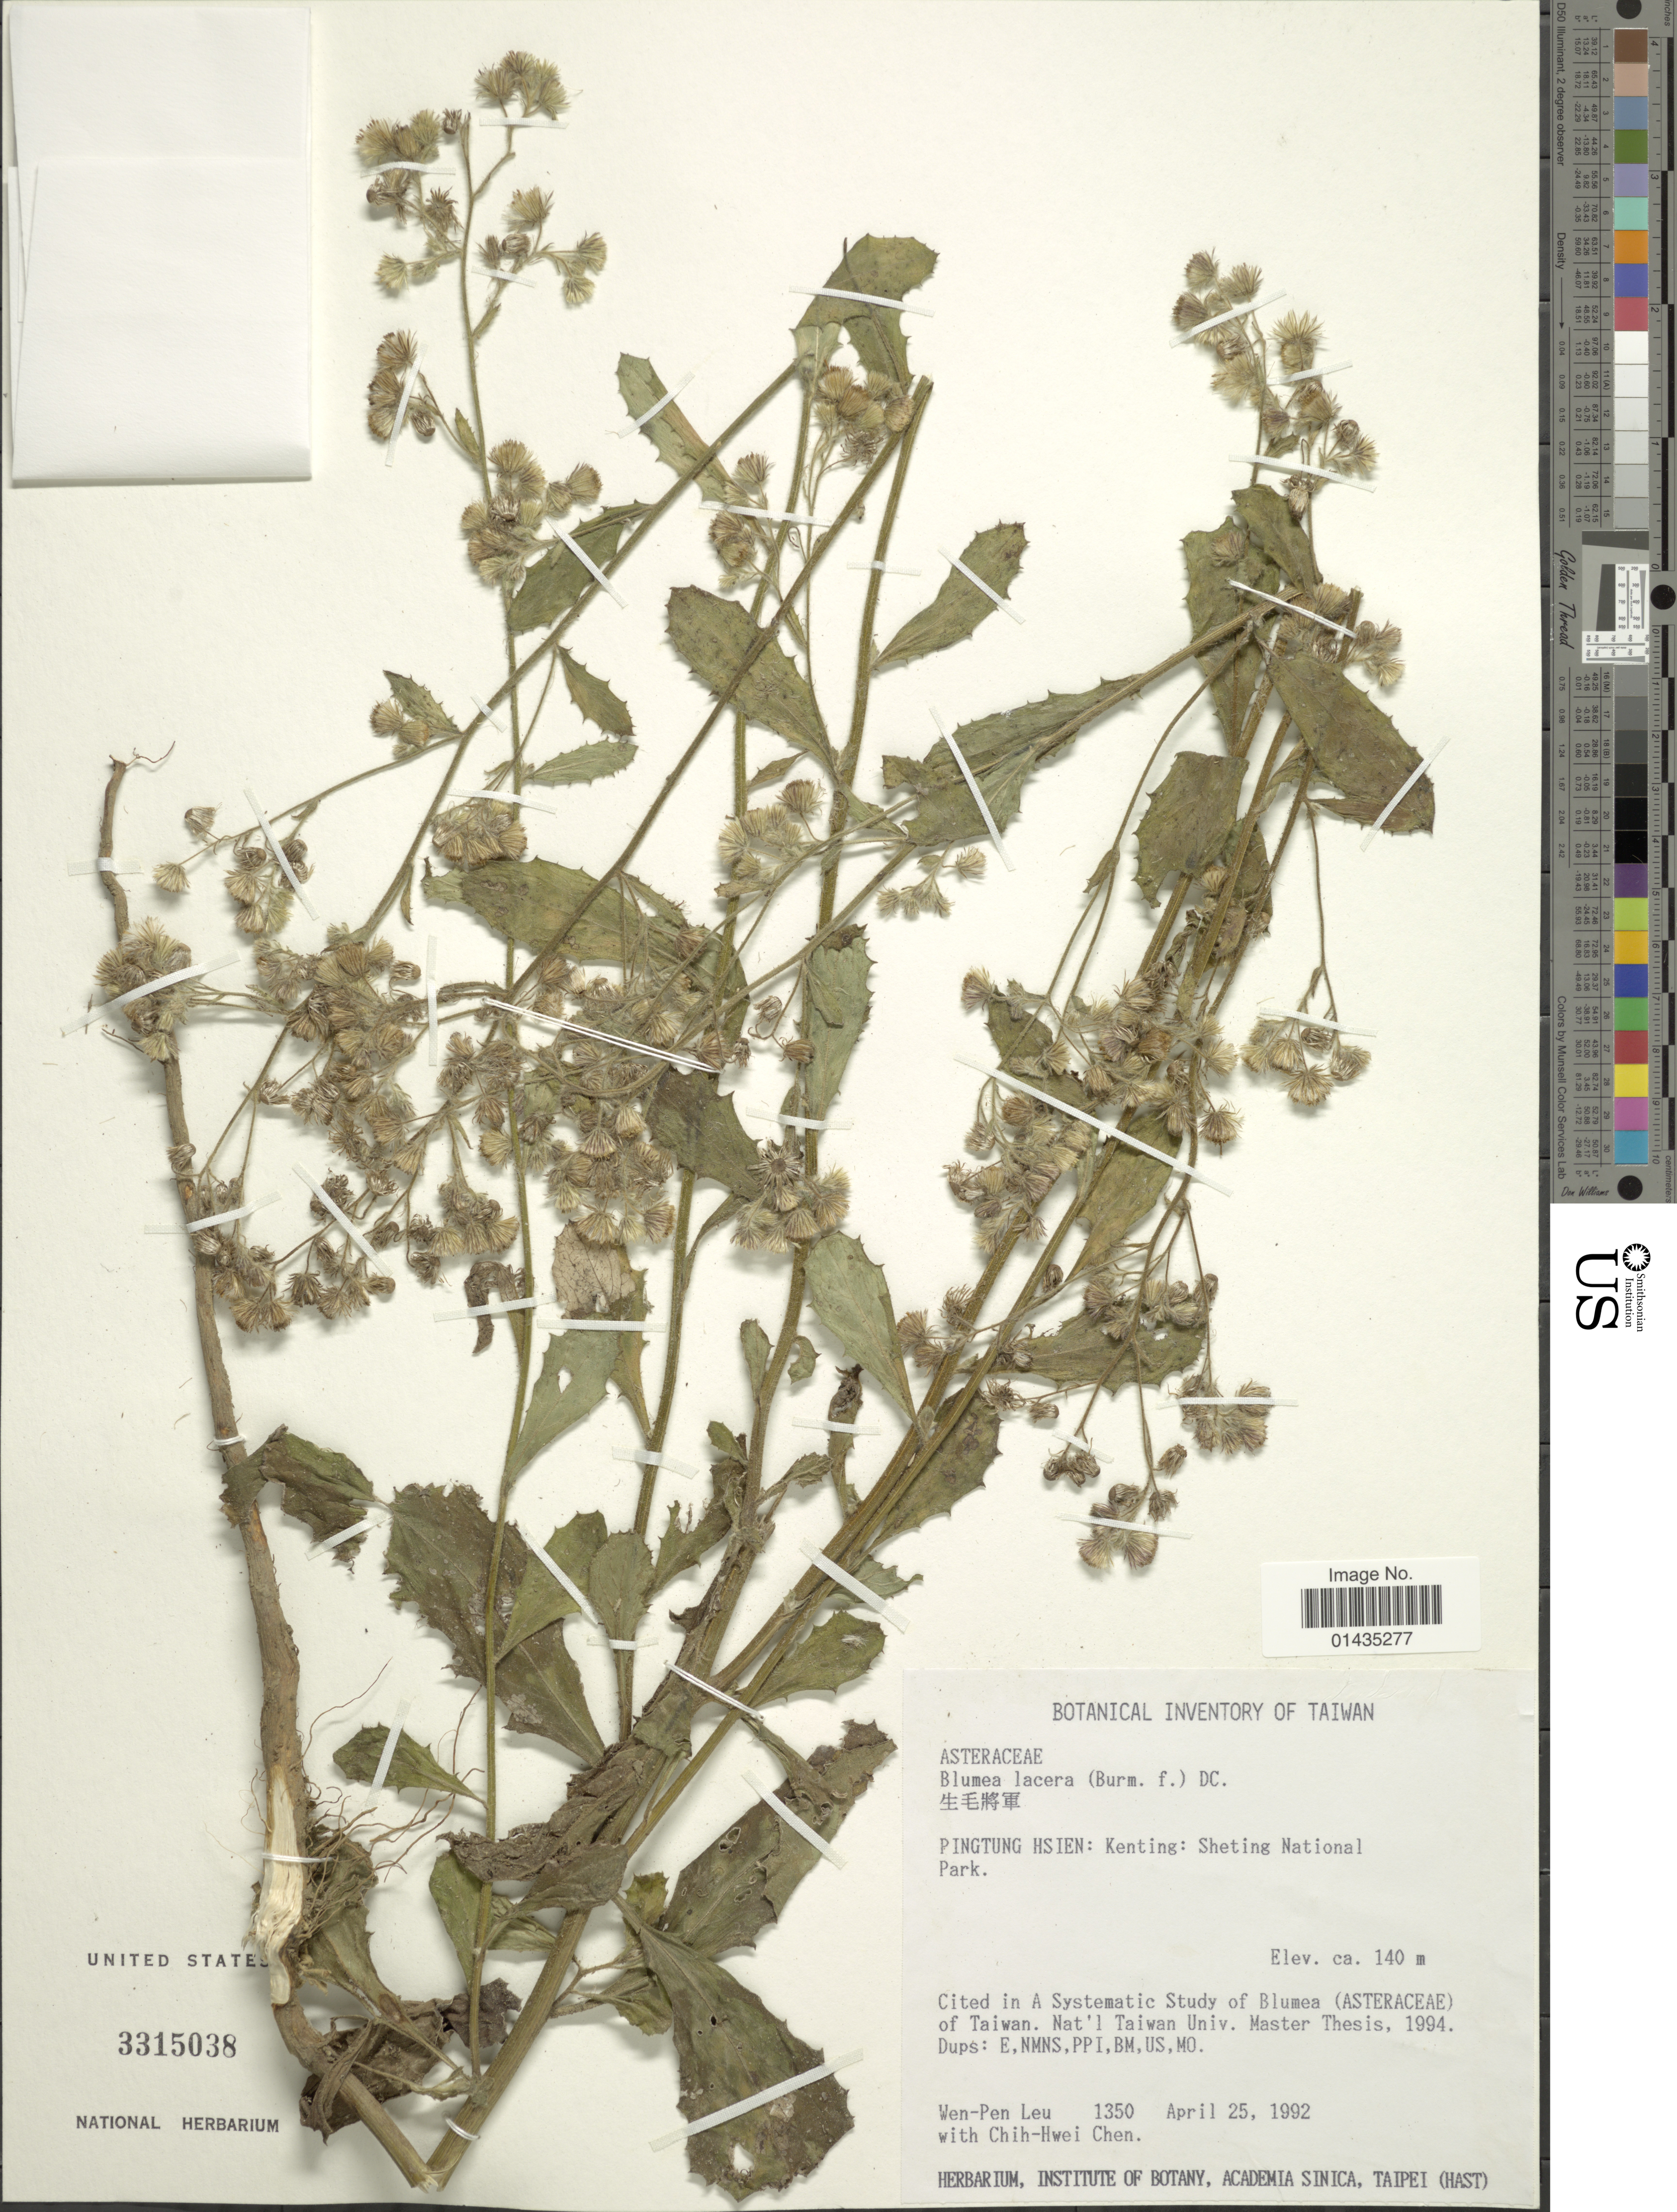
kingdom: Plantae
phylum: Tracheophyta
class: Magnoliopsida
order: Asterales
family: Asteraceae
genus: Blumea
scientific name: Blumea lacera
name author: (Roxb.) DC.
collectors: W. Leu & C.-H. Chen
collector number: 1350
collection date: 1992-04-25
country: Taiwan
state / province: Pingtung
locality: Kenting, Sheting National Park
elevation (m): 140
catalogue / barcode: US 3315038